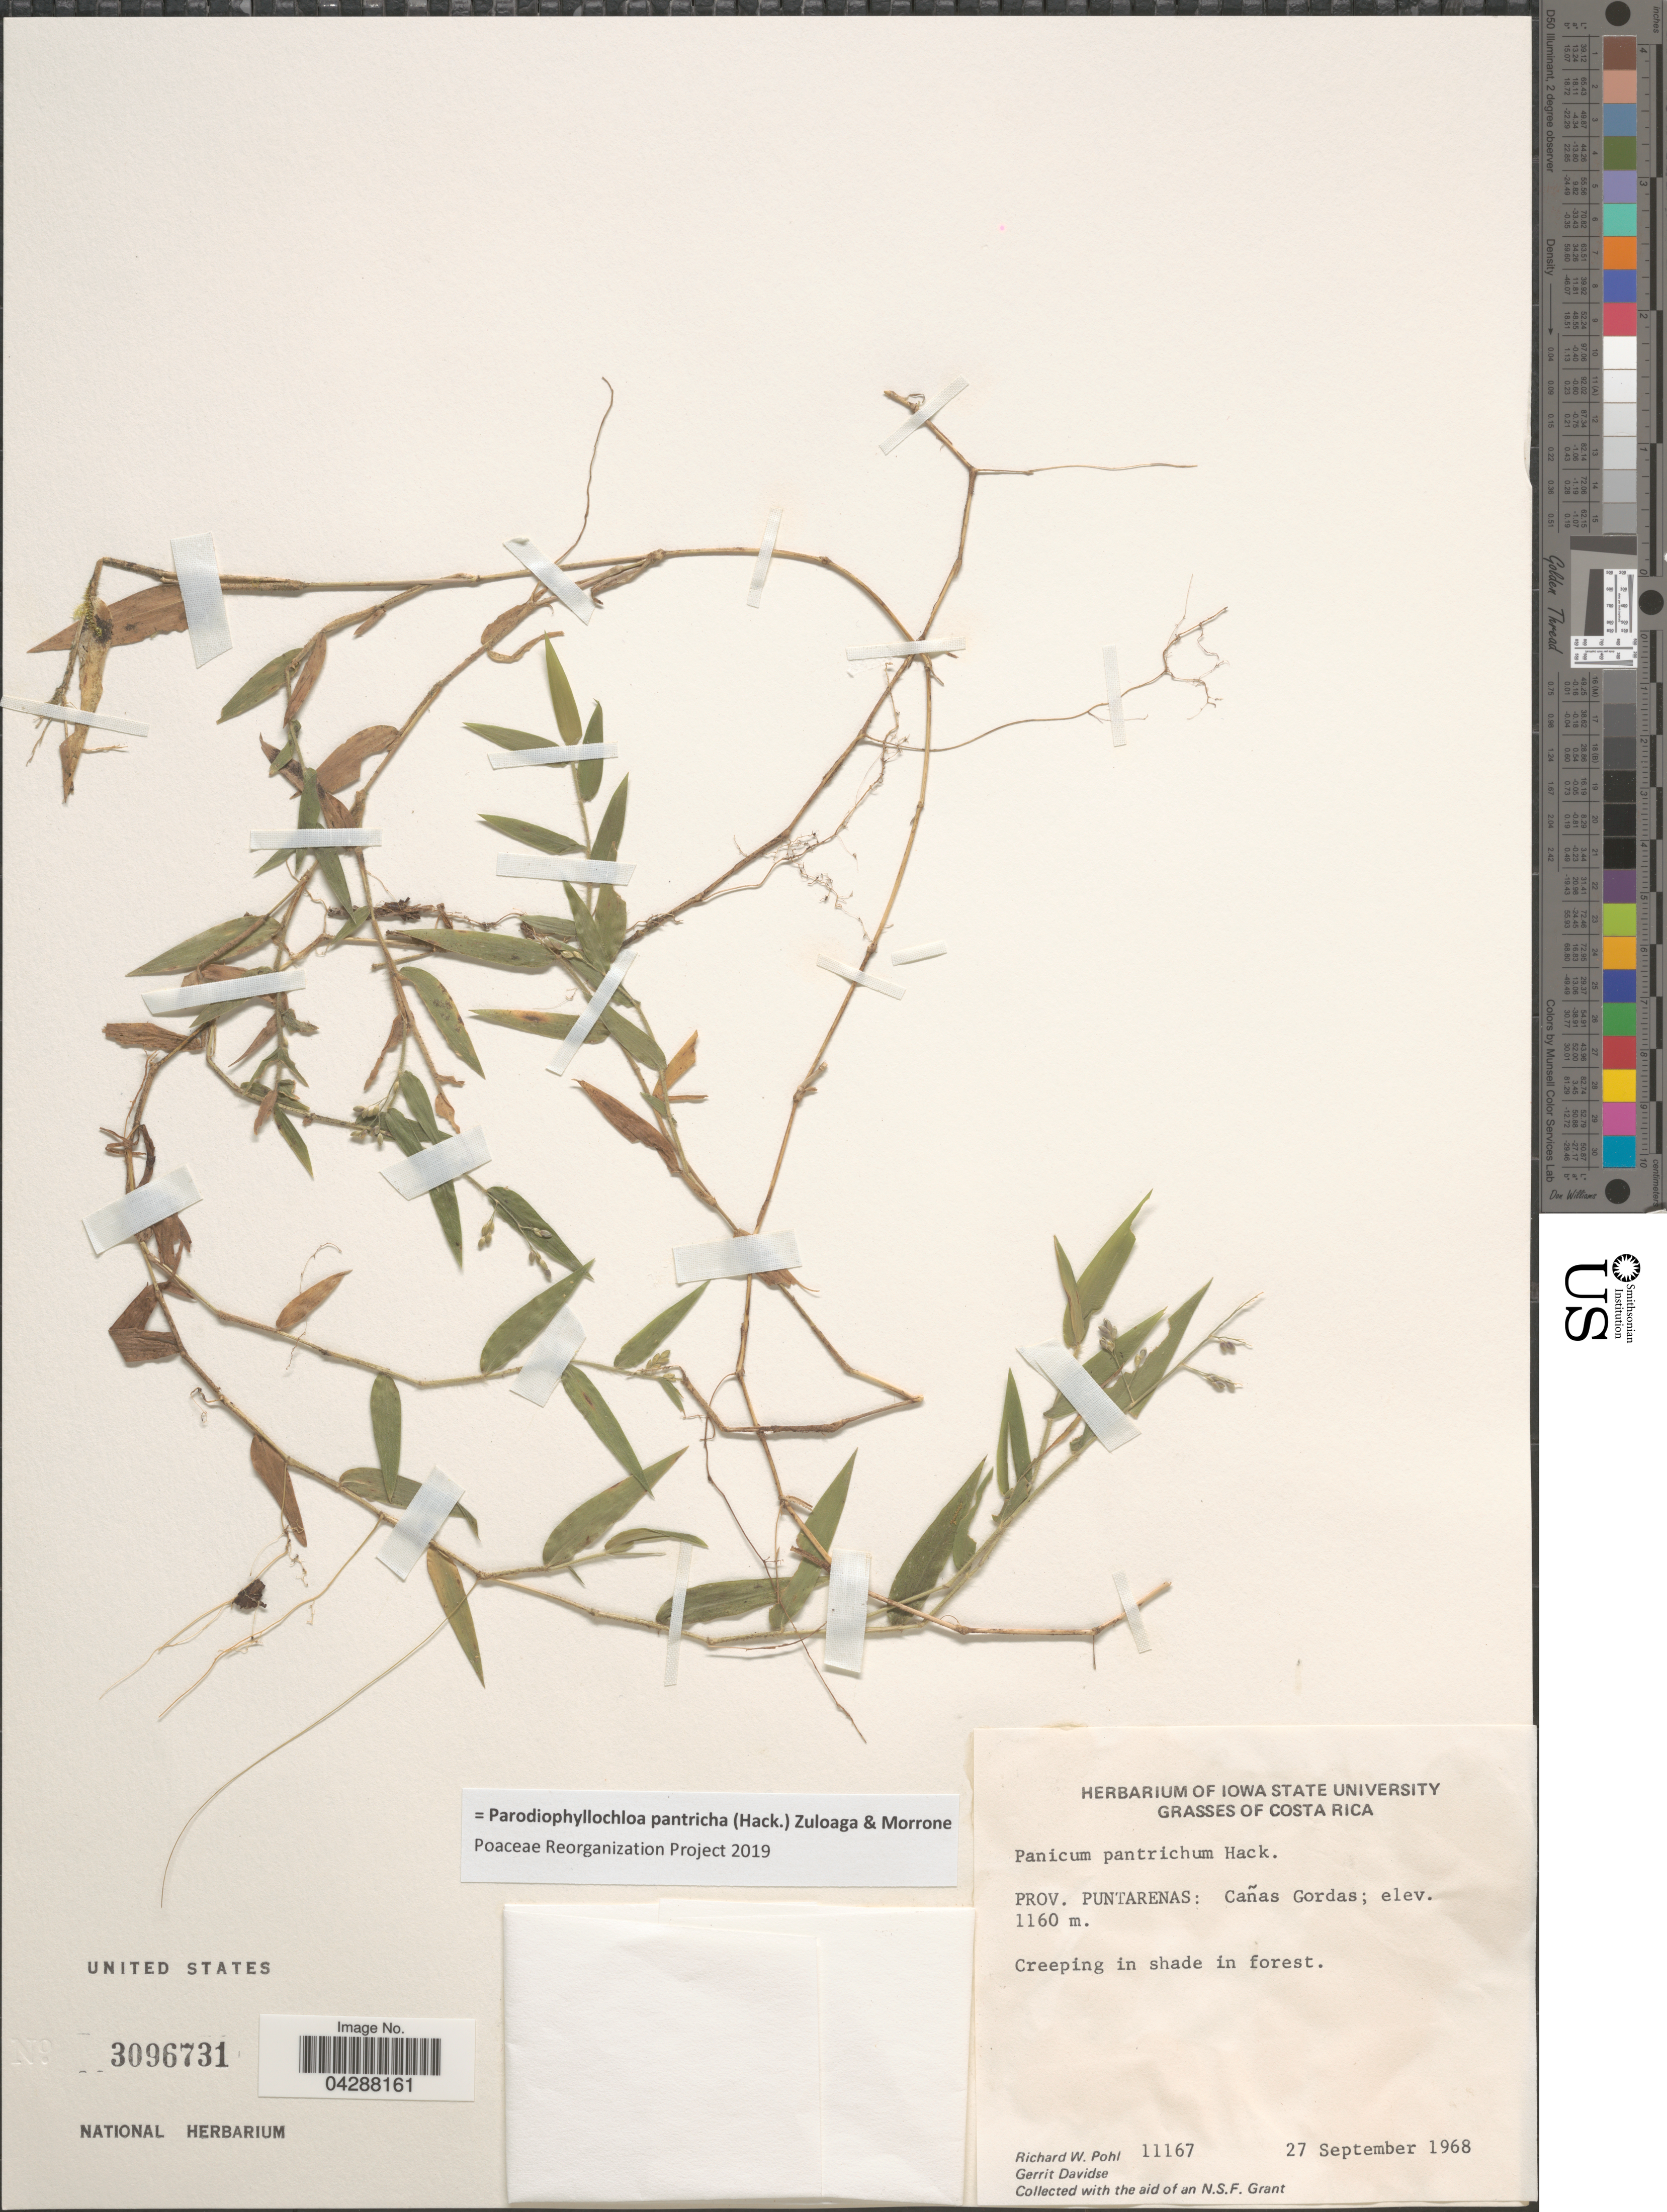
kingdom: Plantae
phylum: Tracheophyta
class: Liliopsida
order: Poales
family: Poaceae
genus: Parodiophyllochloa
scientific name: Parodiophyllochloa pantricha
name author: (Hack.) Zuloaga & Morrone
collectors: R. W. Pohl & G. Davidse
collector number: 11167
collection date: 1968-09-27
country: Costa Rica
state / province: Puntarenas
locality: Canas Gordas.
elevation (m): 1160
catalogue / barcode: US 3096731